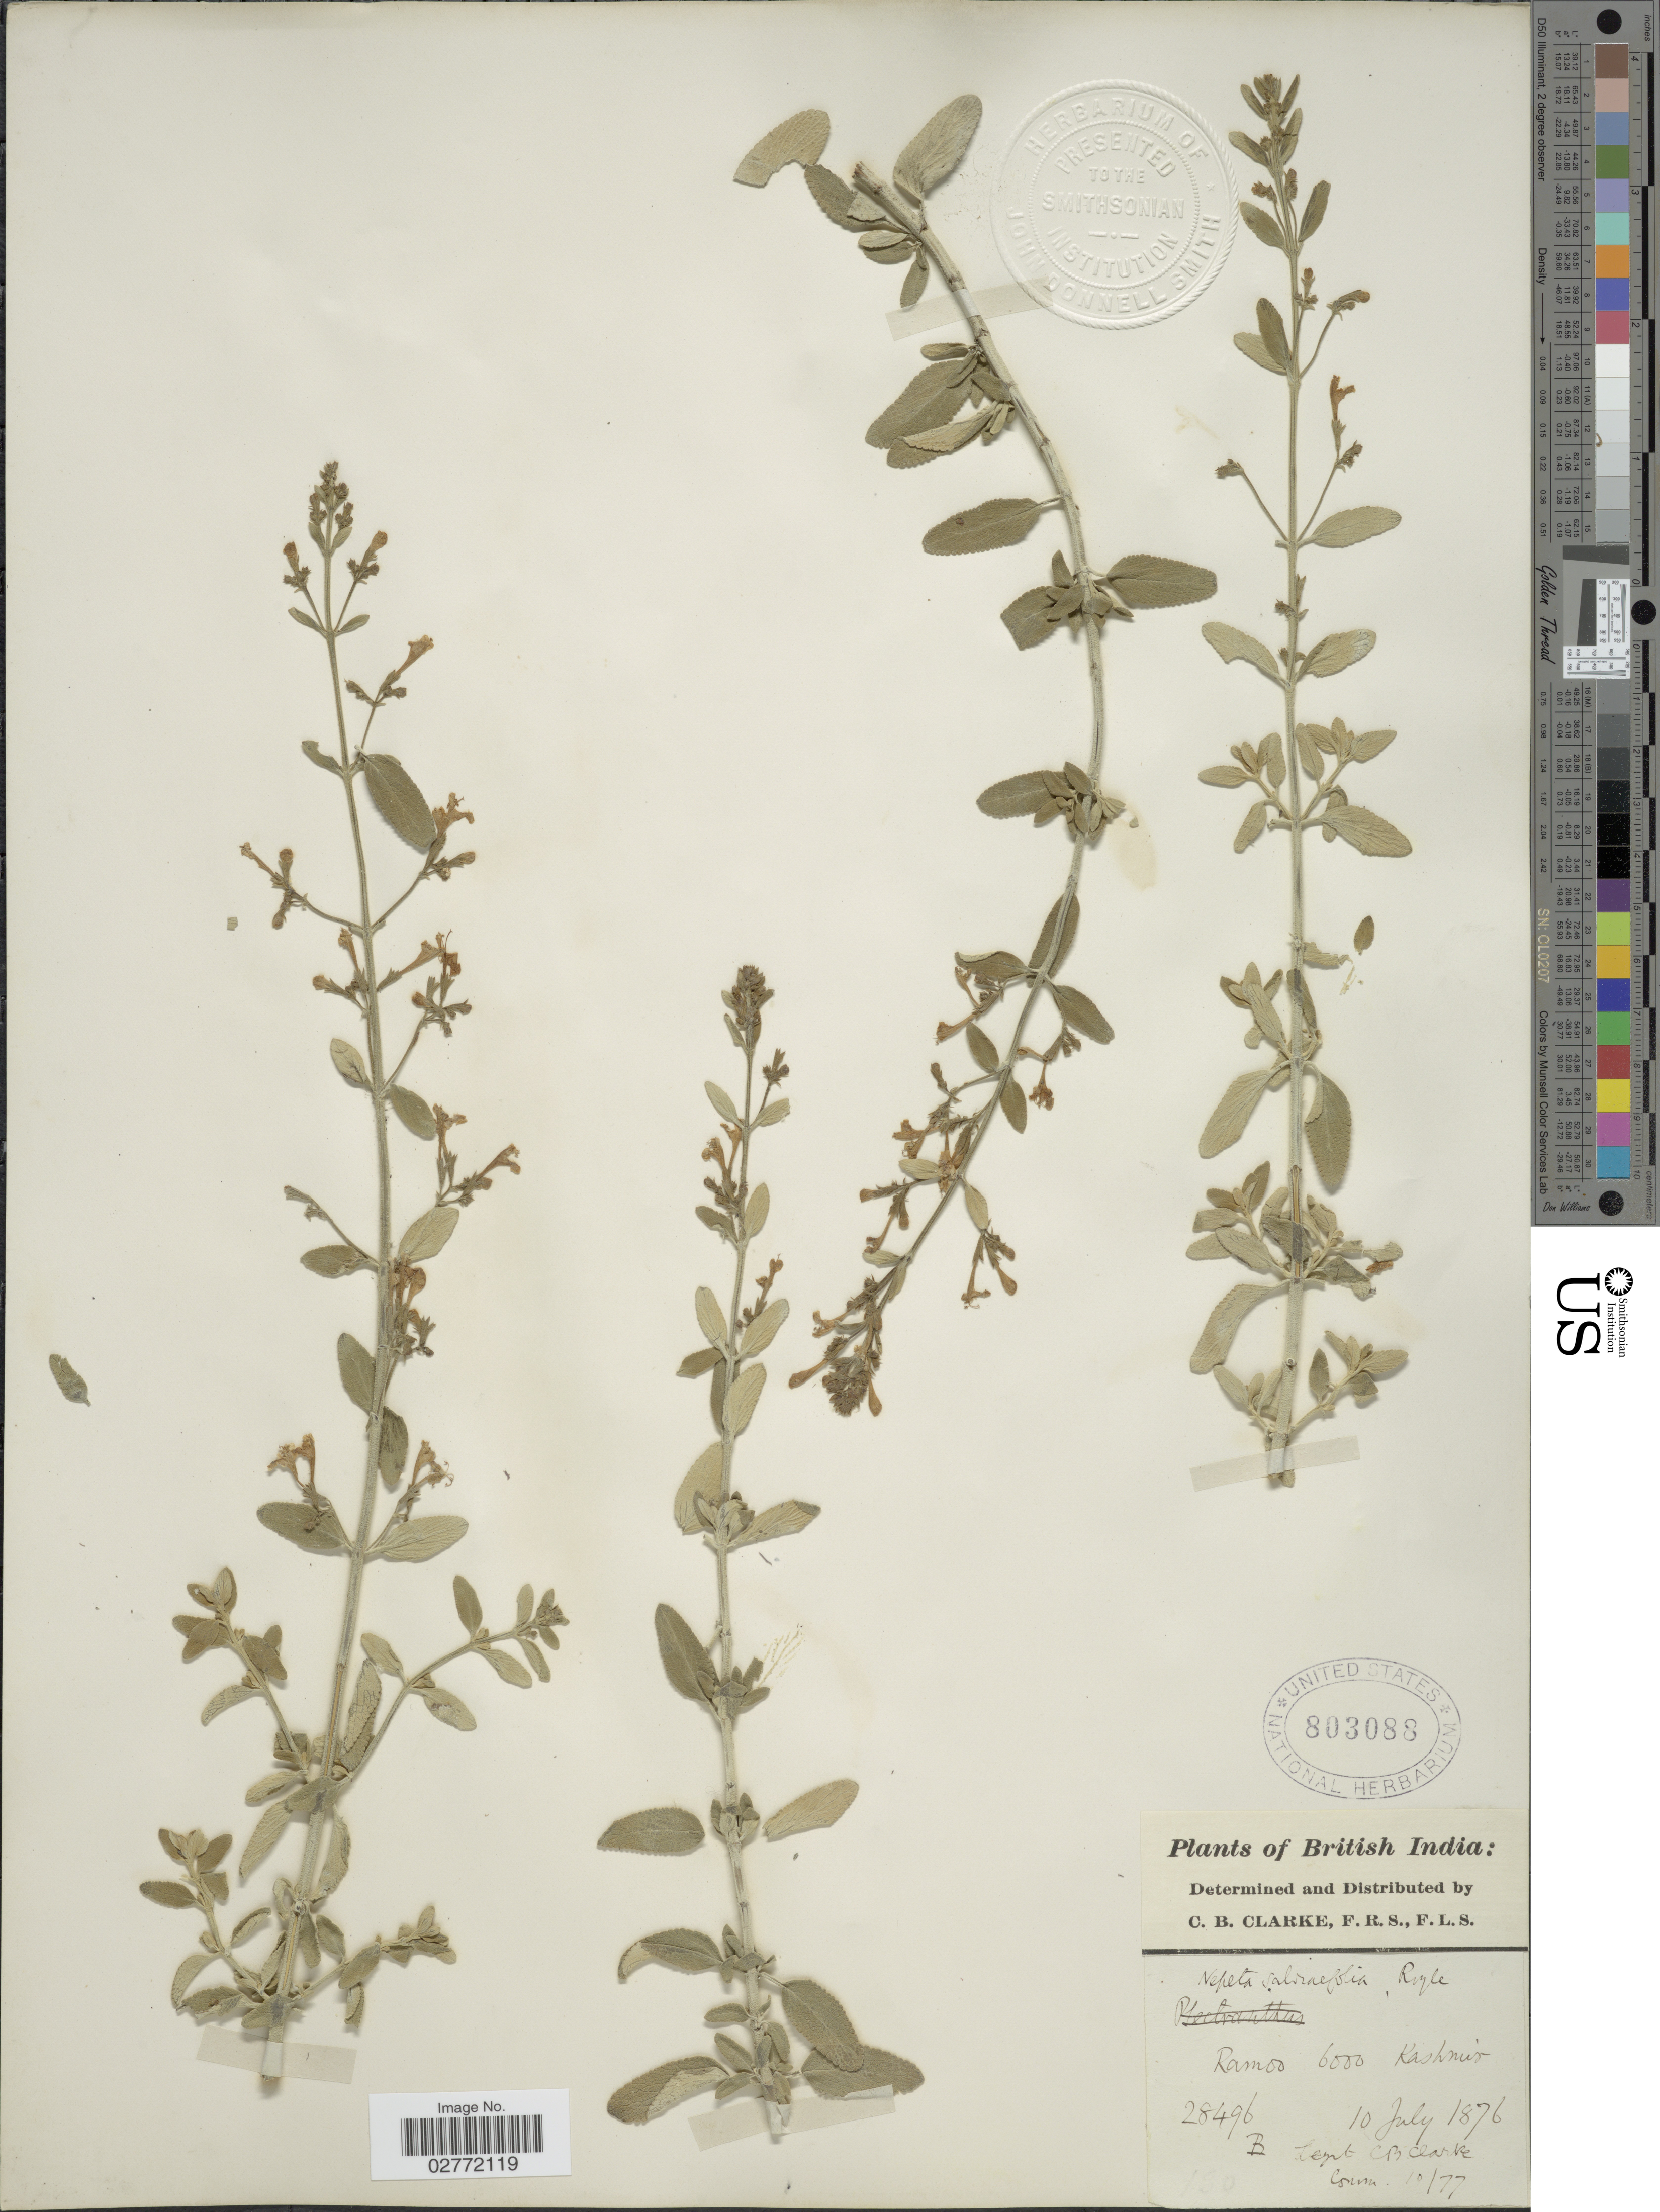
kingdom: Plantae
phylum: Tracheophyta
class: Magnoliopsida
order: Lamiales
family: Lamiaceae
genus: Nepeta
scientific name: Nepeta salviifolia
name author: Pers.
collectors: C. B. Clarke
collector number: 28496B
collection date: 1876-07-10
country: India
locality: British India, Ramoo, Kashmir.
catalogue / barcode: US 803088